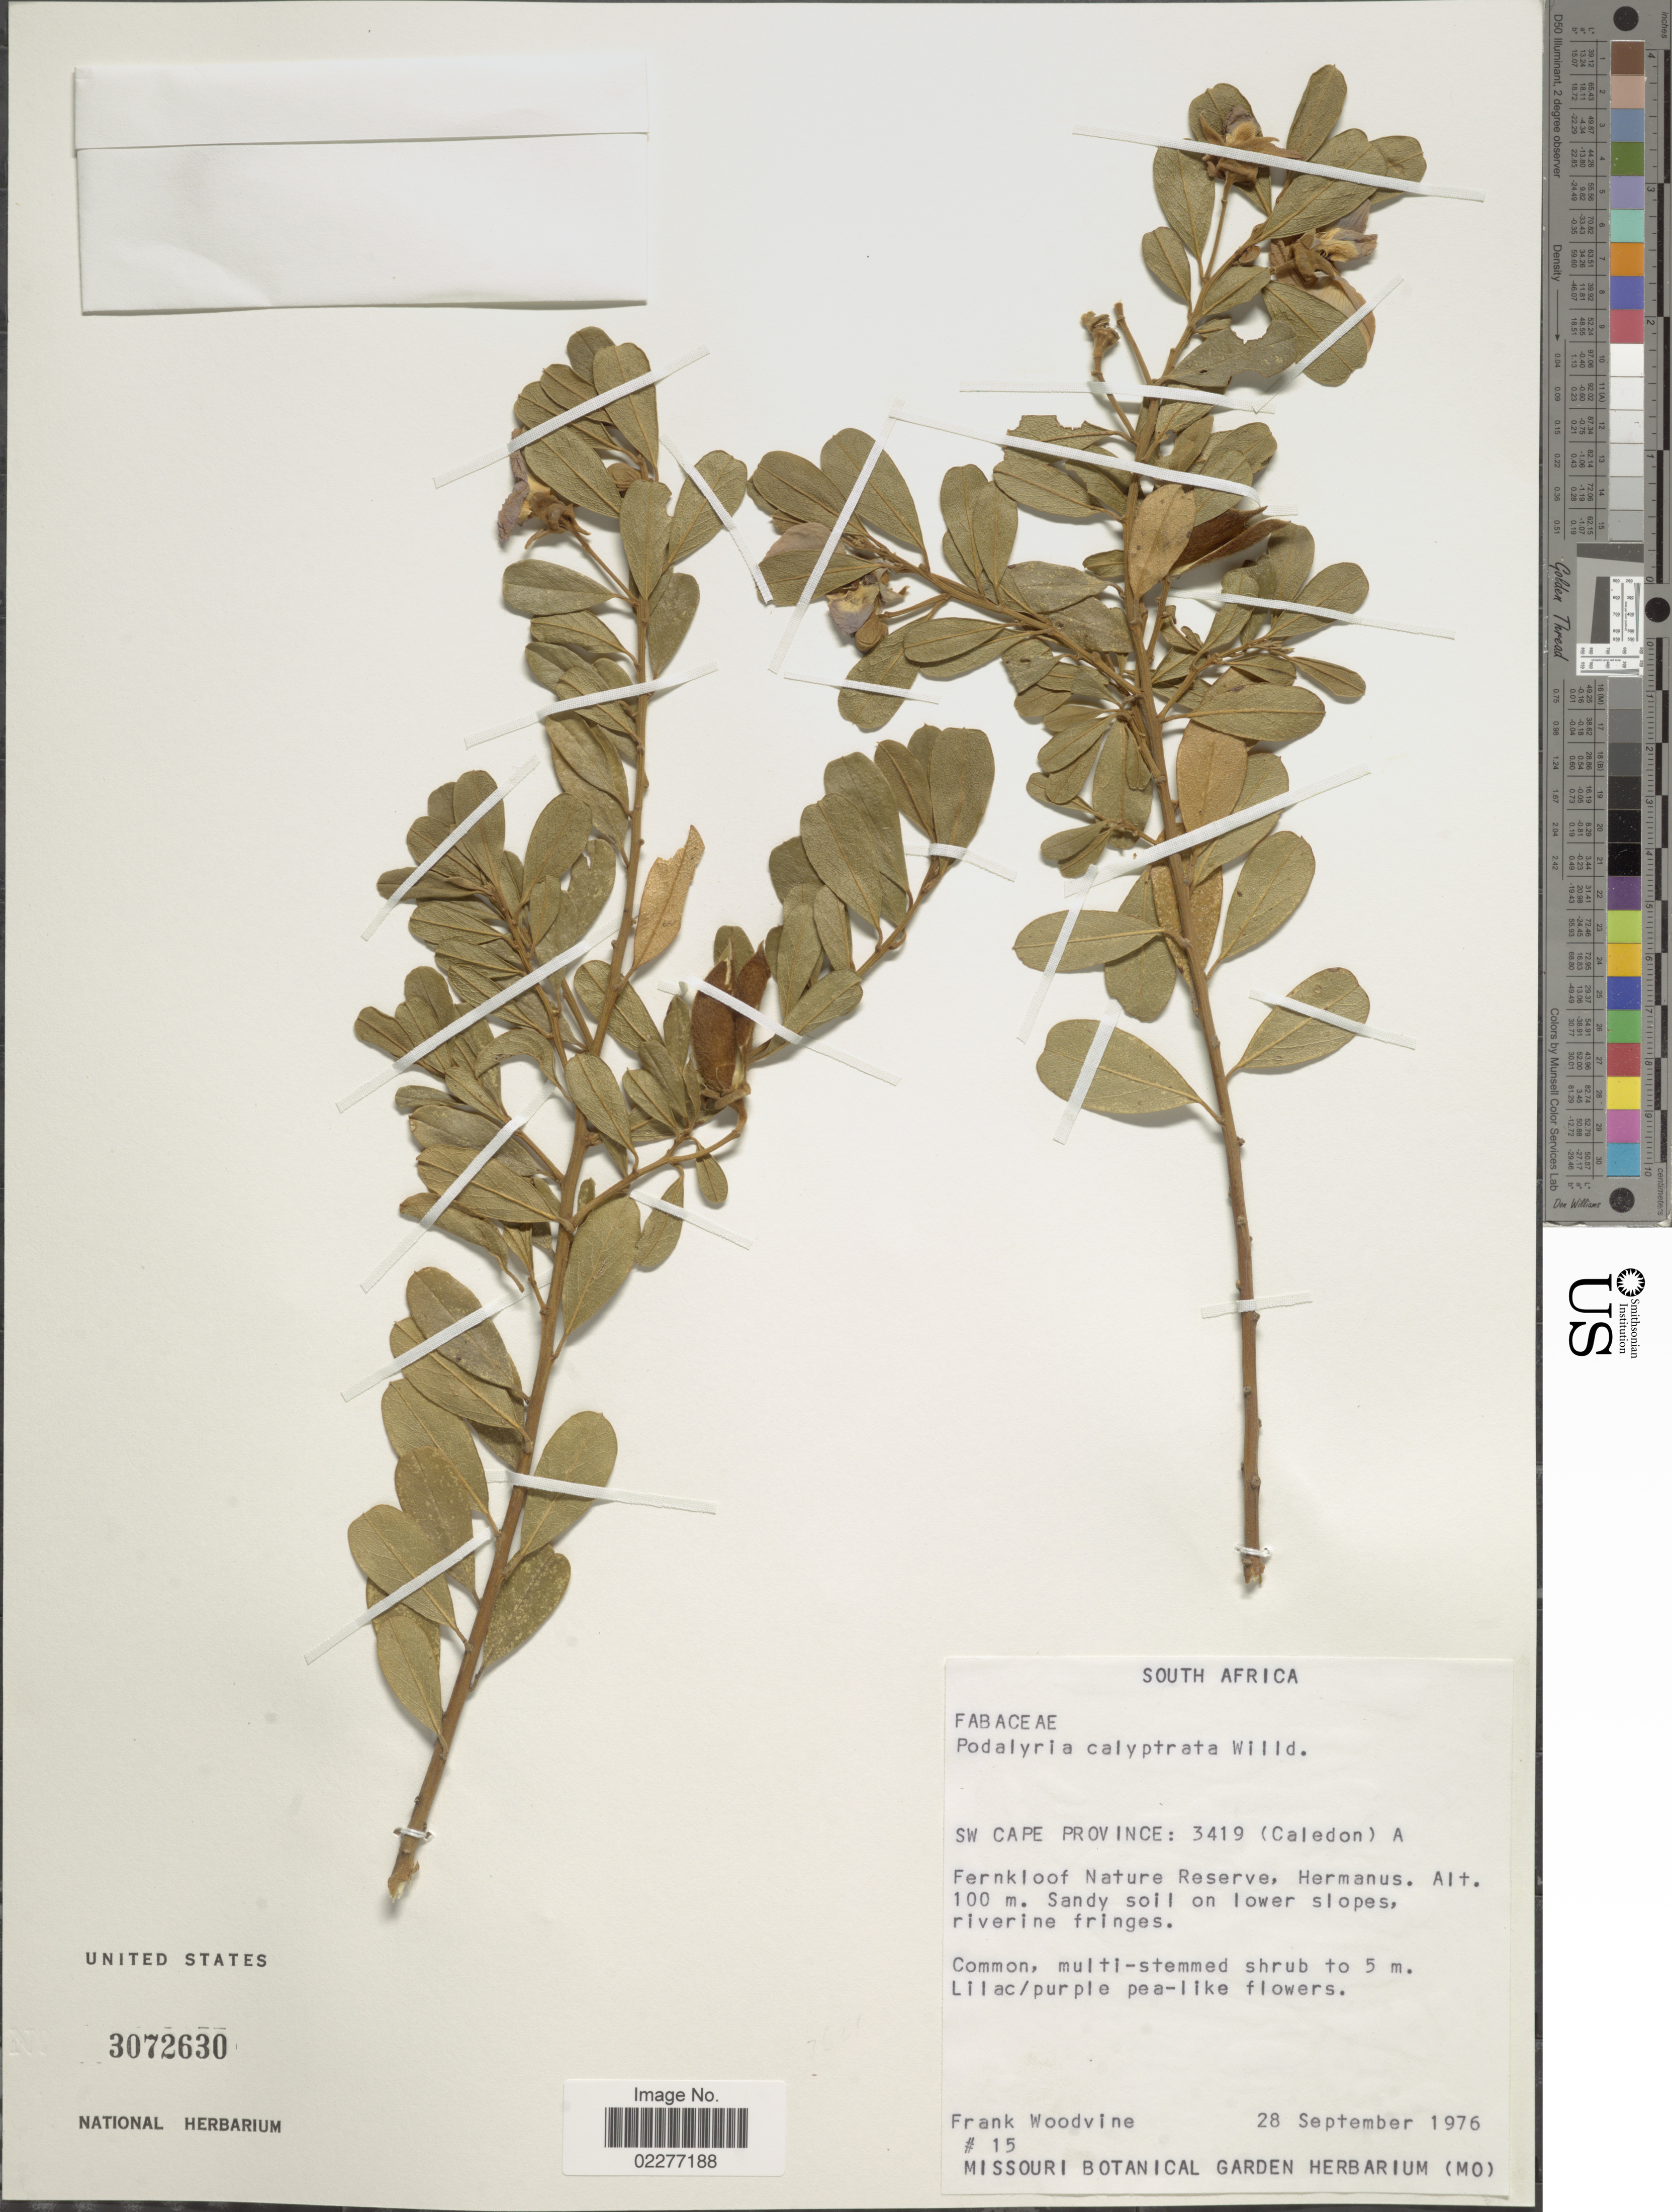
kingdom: Plantae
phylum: Tracheophyta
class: Magnoliopsida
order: Fabales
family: Fabaceae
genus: Podalyria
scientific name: Podalyria calyptrata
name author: (Retz.) Willd.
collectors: F. Woodvine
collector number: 15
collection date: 1976-09-28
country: South Africa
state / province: Western Cape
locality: SW Cape Province: 3419 (Caledon A Fernkloof Nature Reserve, Hermanus. Sandy soil on lower slopes, riverine fringes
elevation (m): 100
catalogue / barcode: US 3072630